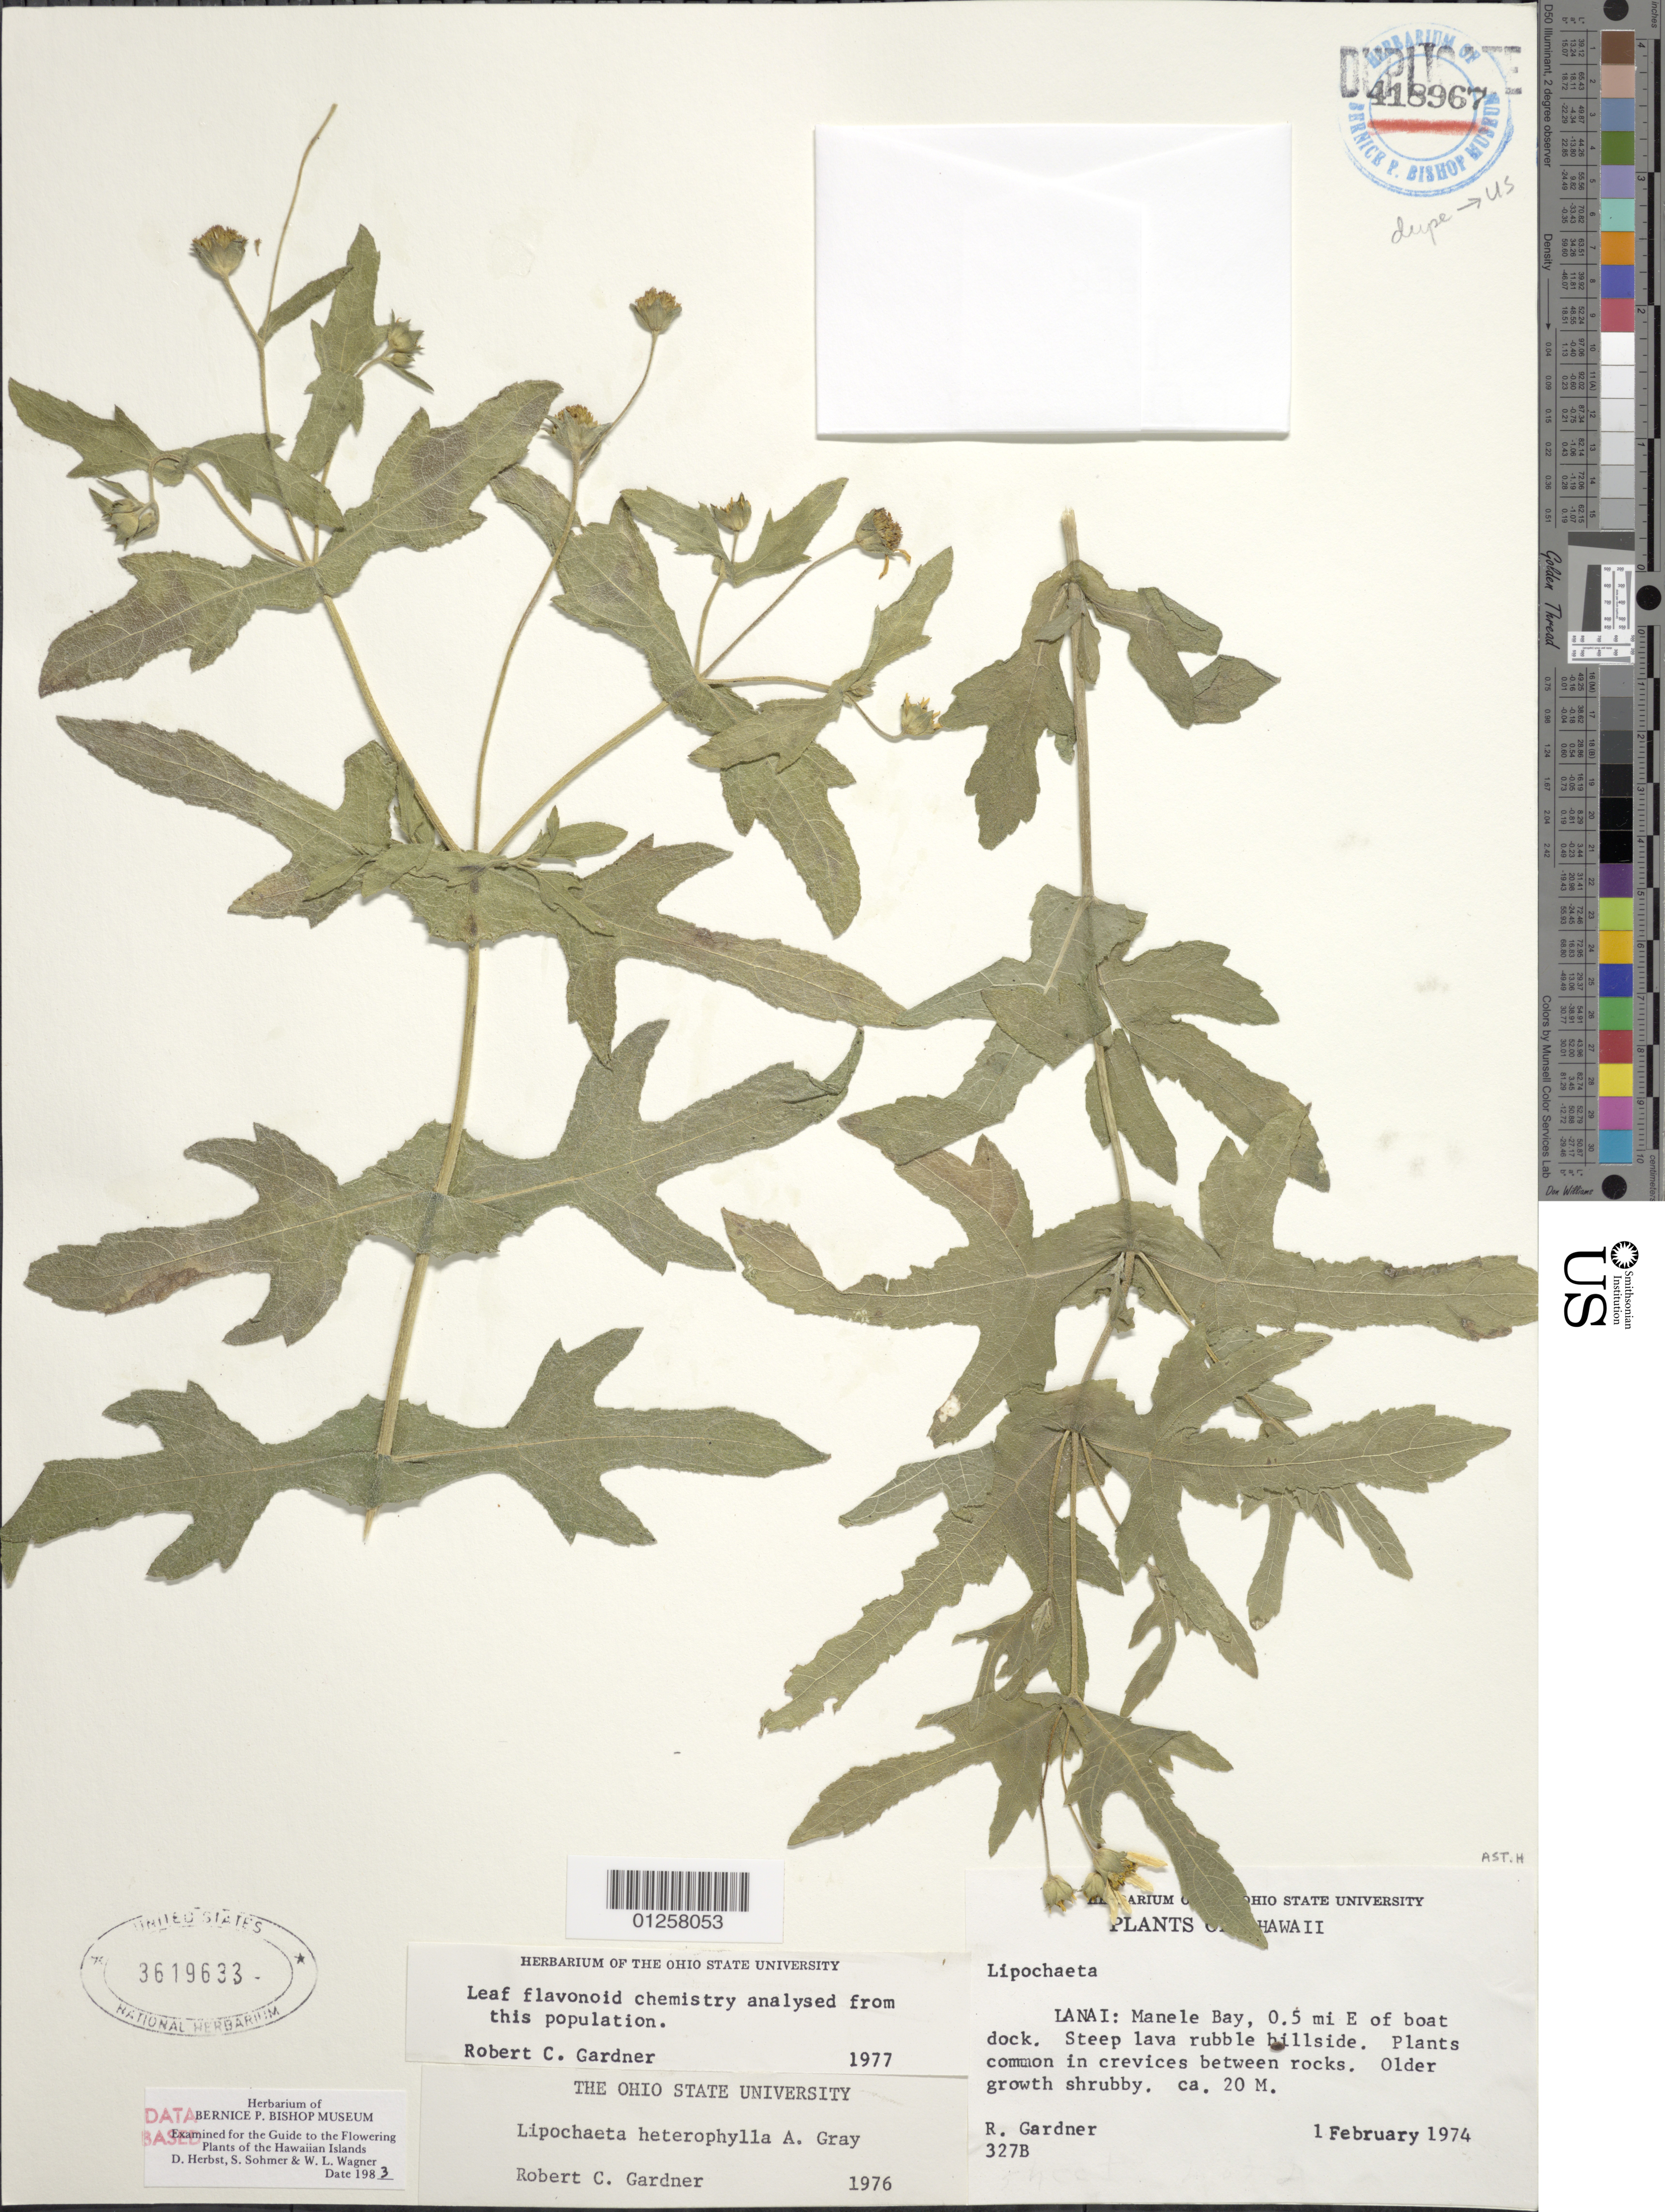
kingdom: Plantae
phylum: Tracheophyta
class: Magnoliopsida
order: Asterales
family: Asteraceae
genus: Lipochaeta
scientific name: Lipochaeta heterophylla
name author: A. Gray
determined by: Gardner, R. C.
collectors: R. C. Gardner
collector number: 327B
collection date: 1974-02-01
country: United States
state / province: Hawaii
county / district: Maui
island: Lana'i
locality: Manele Bay, 0.5 mi. E of boat dock. Steep lava rubble hillside.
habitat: Common in crevices between rocks.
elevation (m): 20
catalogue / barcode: US 3619633